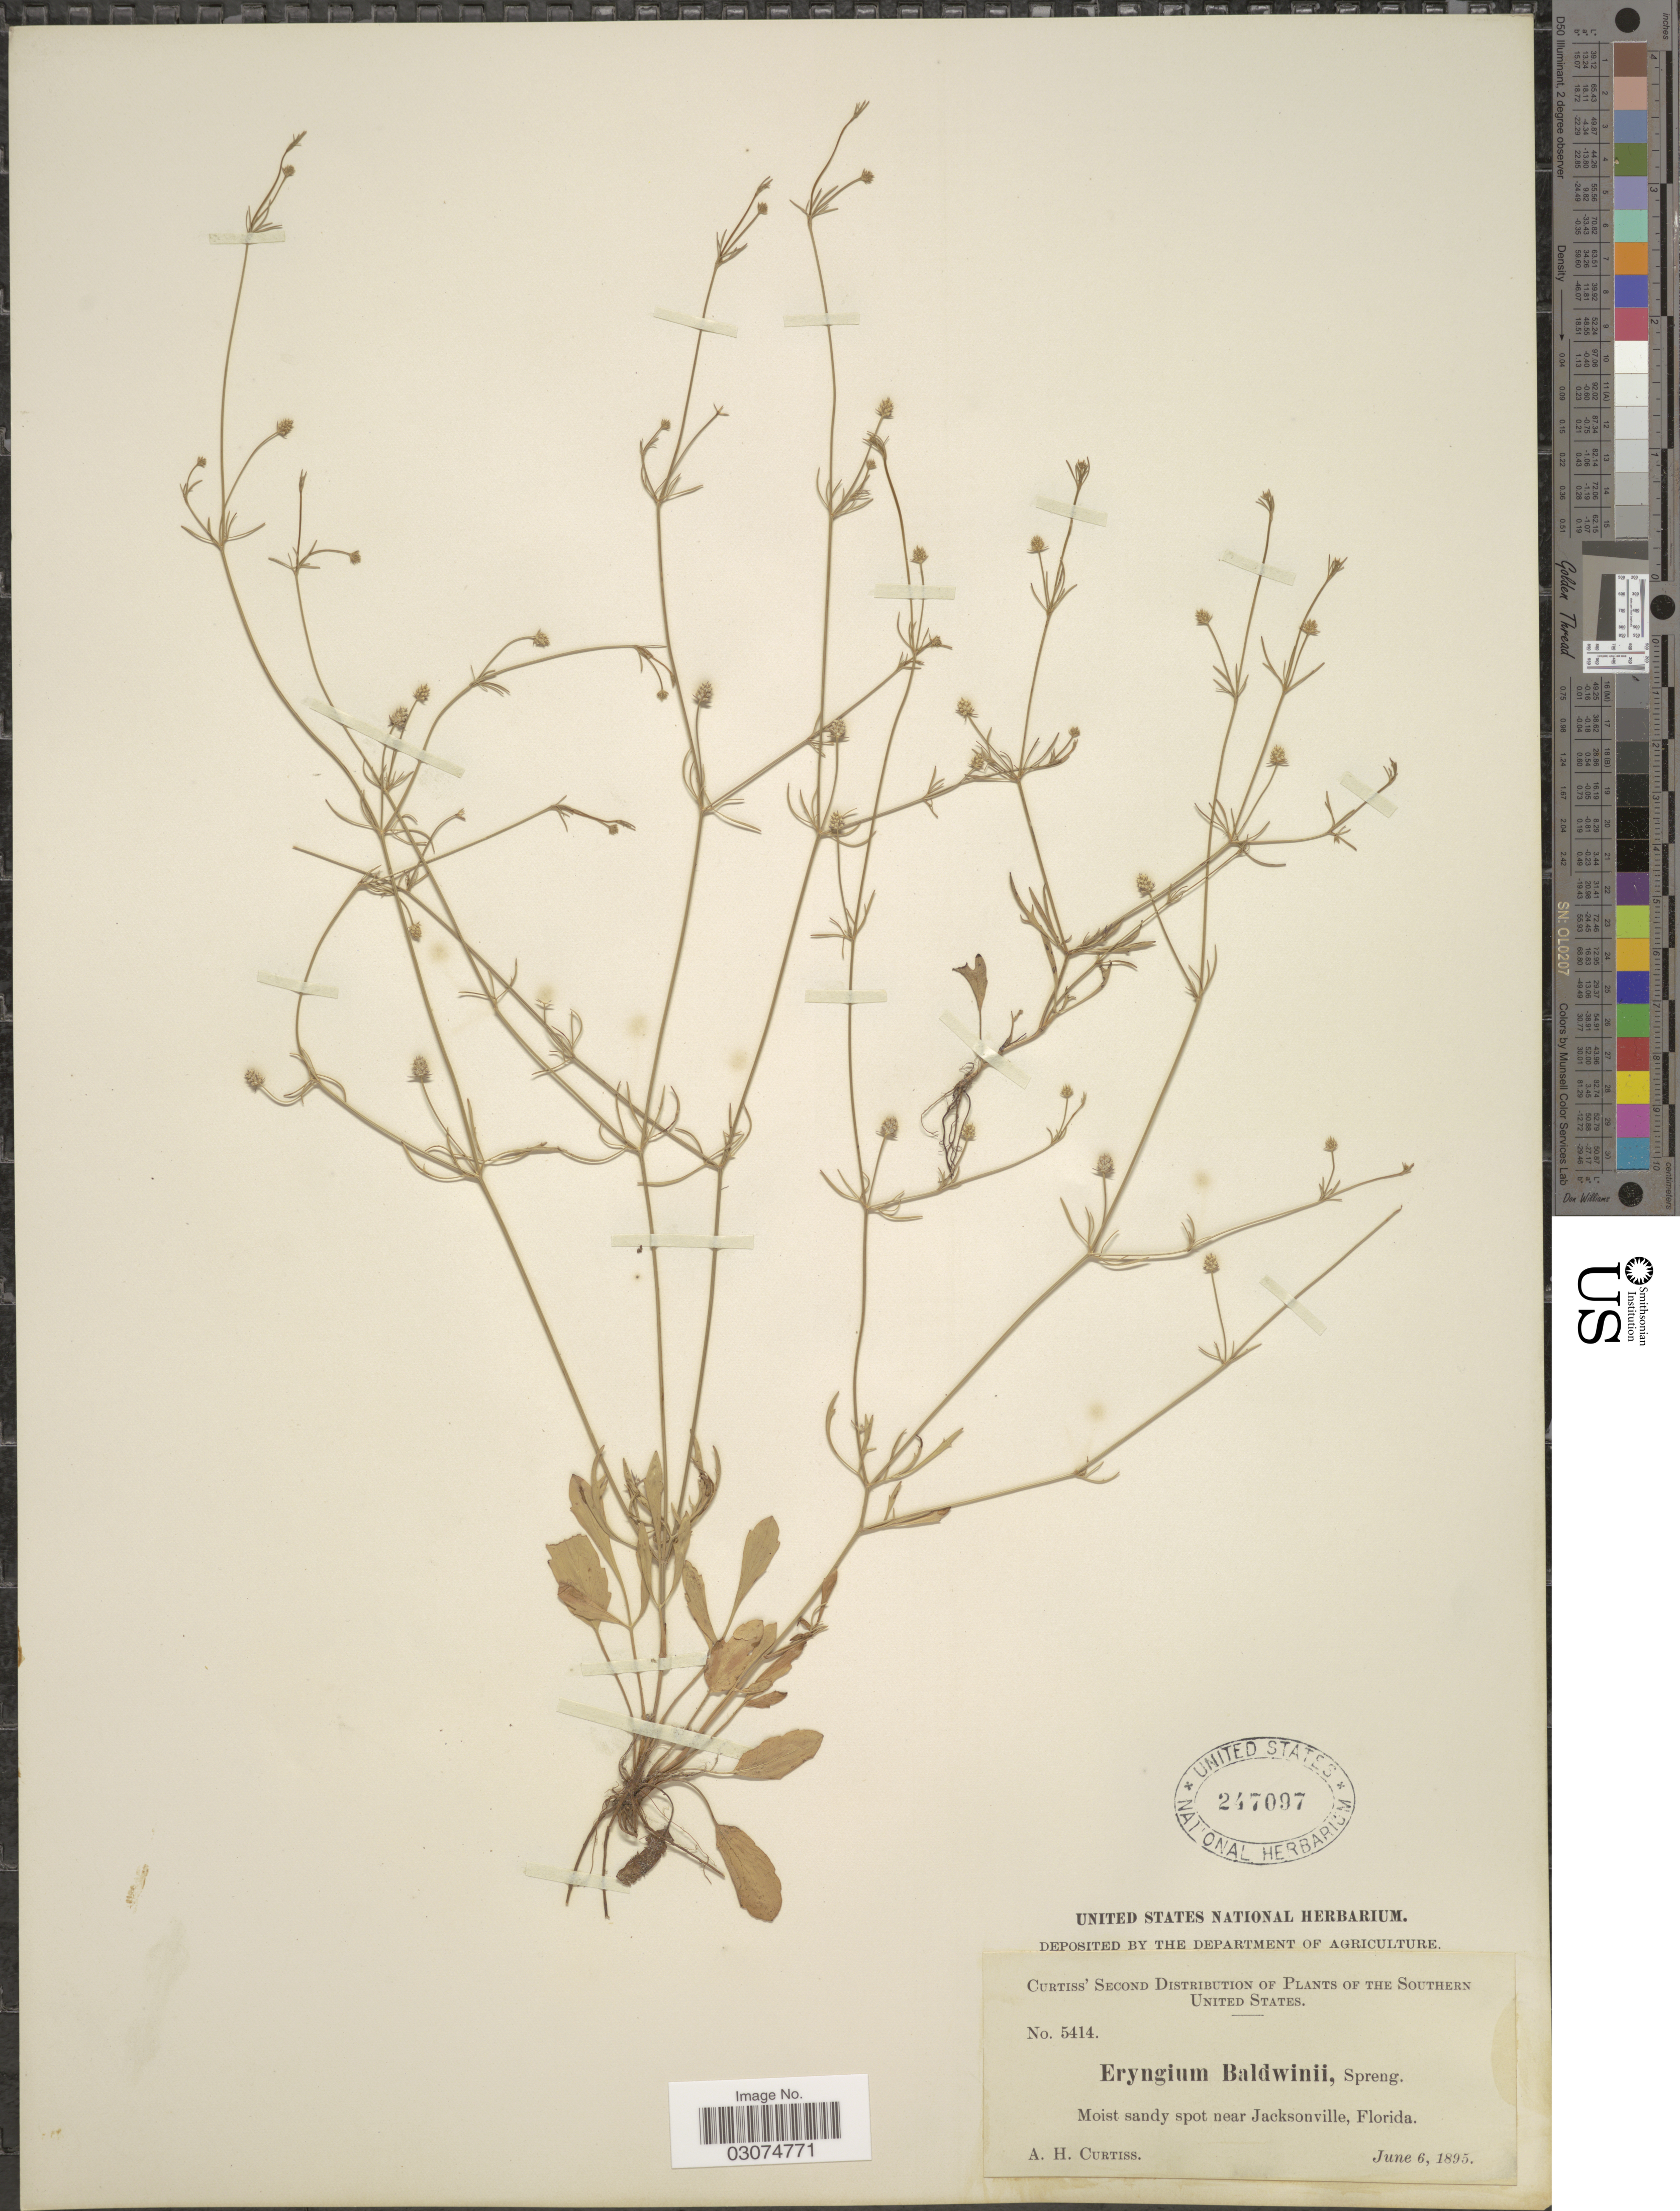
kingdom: Plantae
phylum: Tracheophyta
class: Magnoliopsida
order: Apiales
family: Apiaceae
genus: Eryngium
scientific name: Eryngium baldwinii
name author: Spreng.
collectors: A. H. Curtiss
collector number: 5414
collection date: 1895-06-06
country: United States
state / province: Florida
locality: The Southern United States. Moist sandy spot near Jacksonville.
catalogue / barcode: US 247097